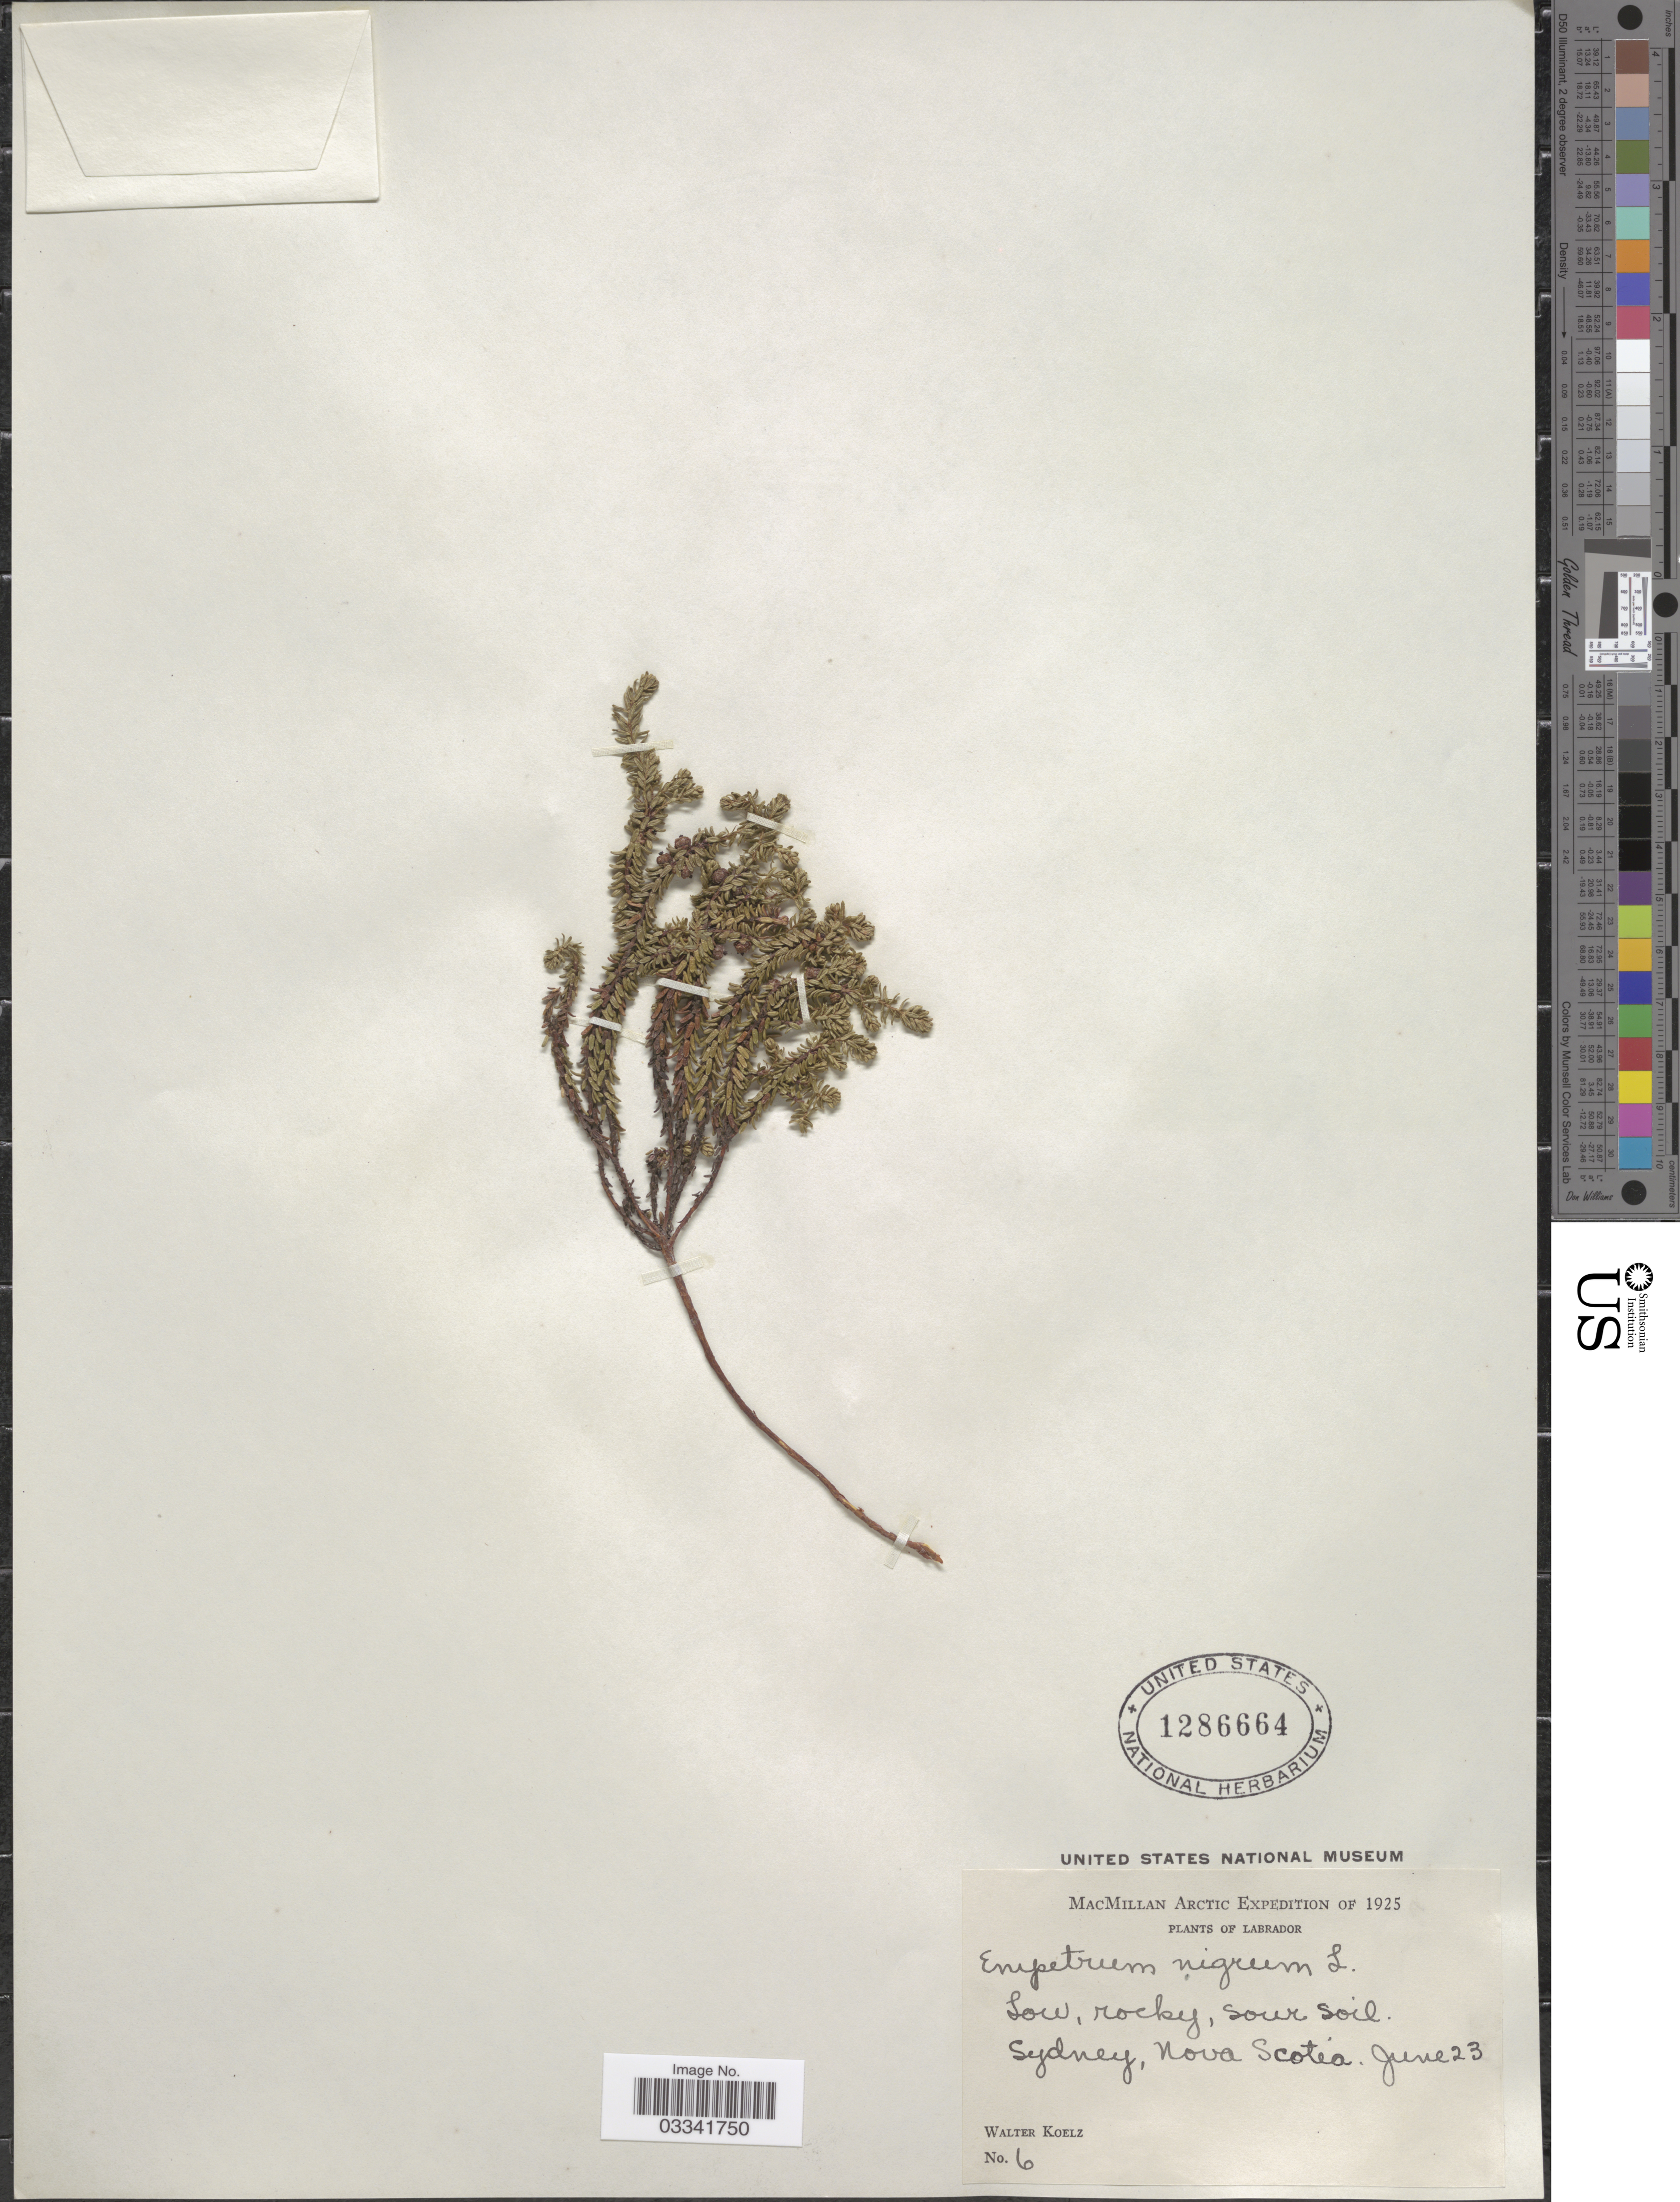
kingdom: Plantae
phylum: Tracheophyta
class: Magnoliopsida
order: Ericales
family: Ericaceae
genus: Empetrum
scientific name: Empetrum nigrum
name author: L.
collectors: W. N. Koelz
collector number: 6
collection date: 1925-06-23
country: Canada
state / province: Nova Scotia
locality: Labrador. Sydney, Nova Scotia.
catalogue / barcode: US 1286664